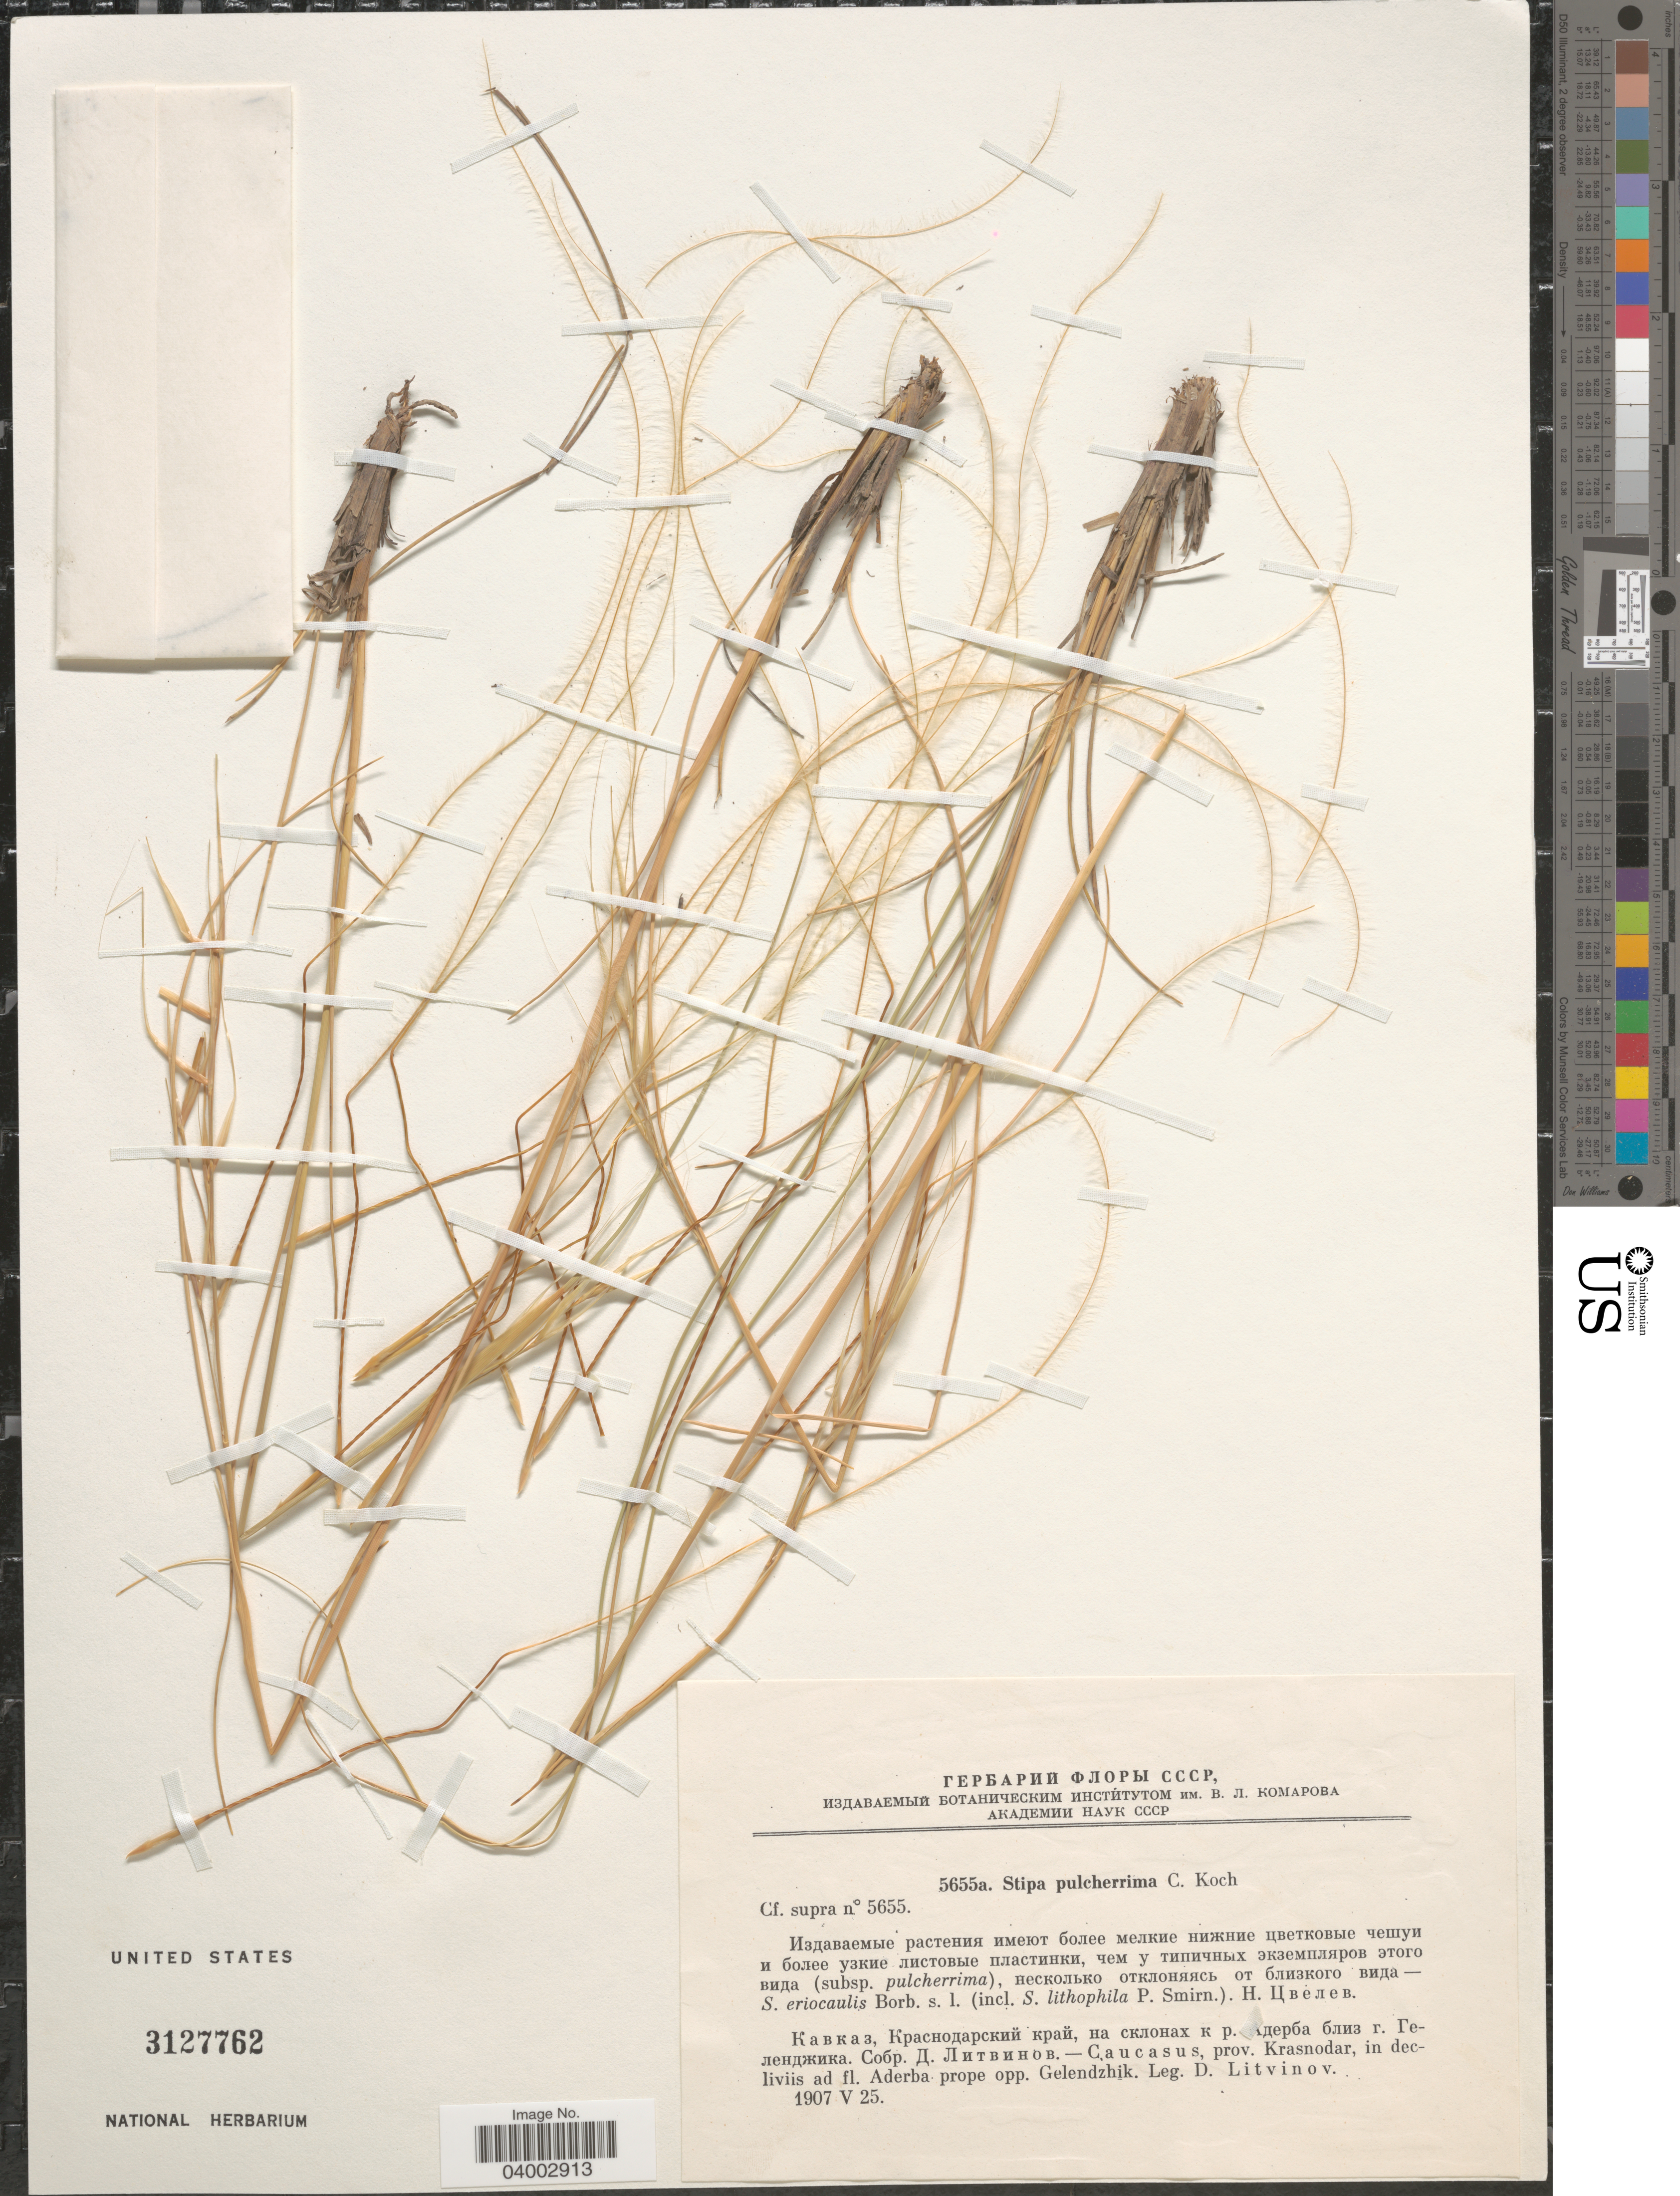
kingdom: Plantae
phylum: Tracheophyta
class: Liliopsida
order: Poales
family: Poaceae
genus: Stipa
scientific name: Stipa pulcherrima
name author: K. Koch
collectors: D. Litvinov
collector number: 5655a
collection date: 1907-05-25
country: Russian Federation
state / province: Krasnodar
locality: Caucasus, in decliviis ad fl. Aderba prope opp. Gelendzhik.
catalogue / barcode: US 3127762